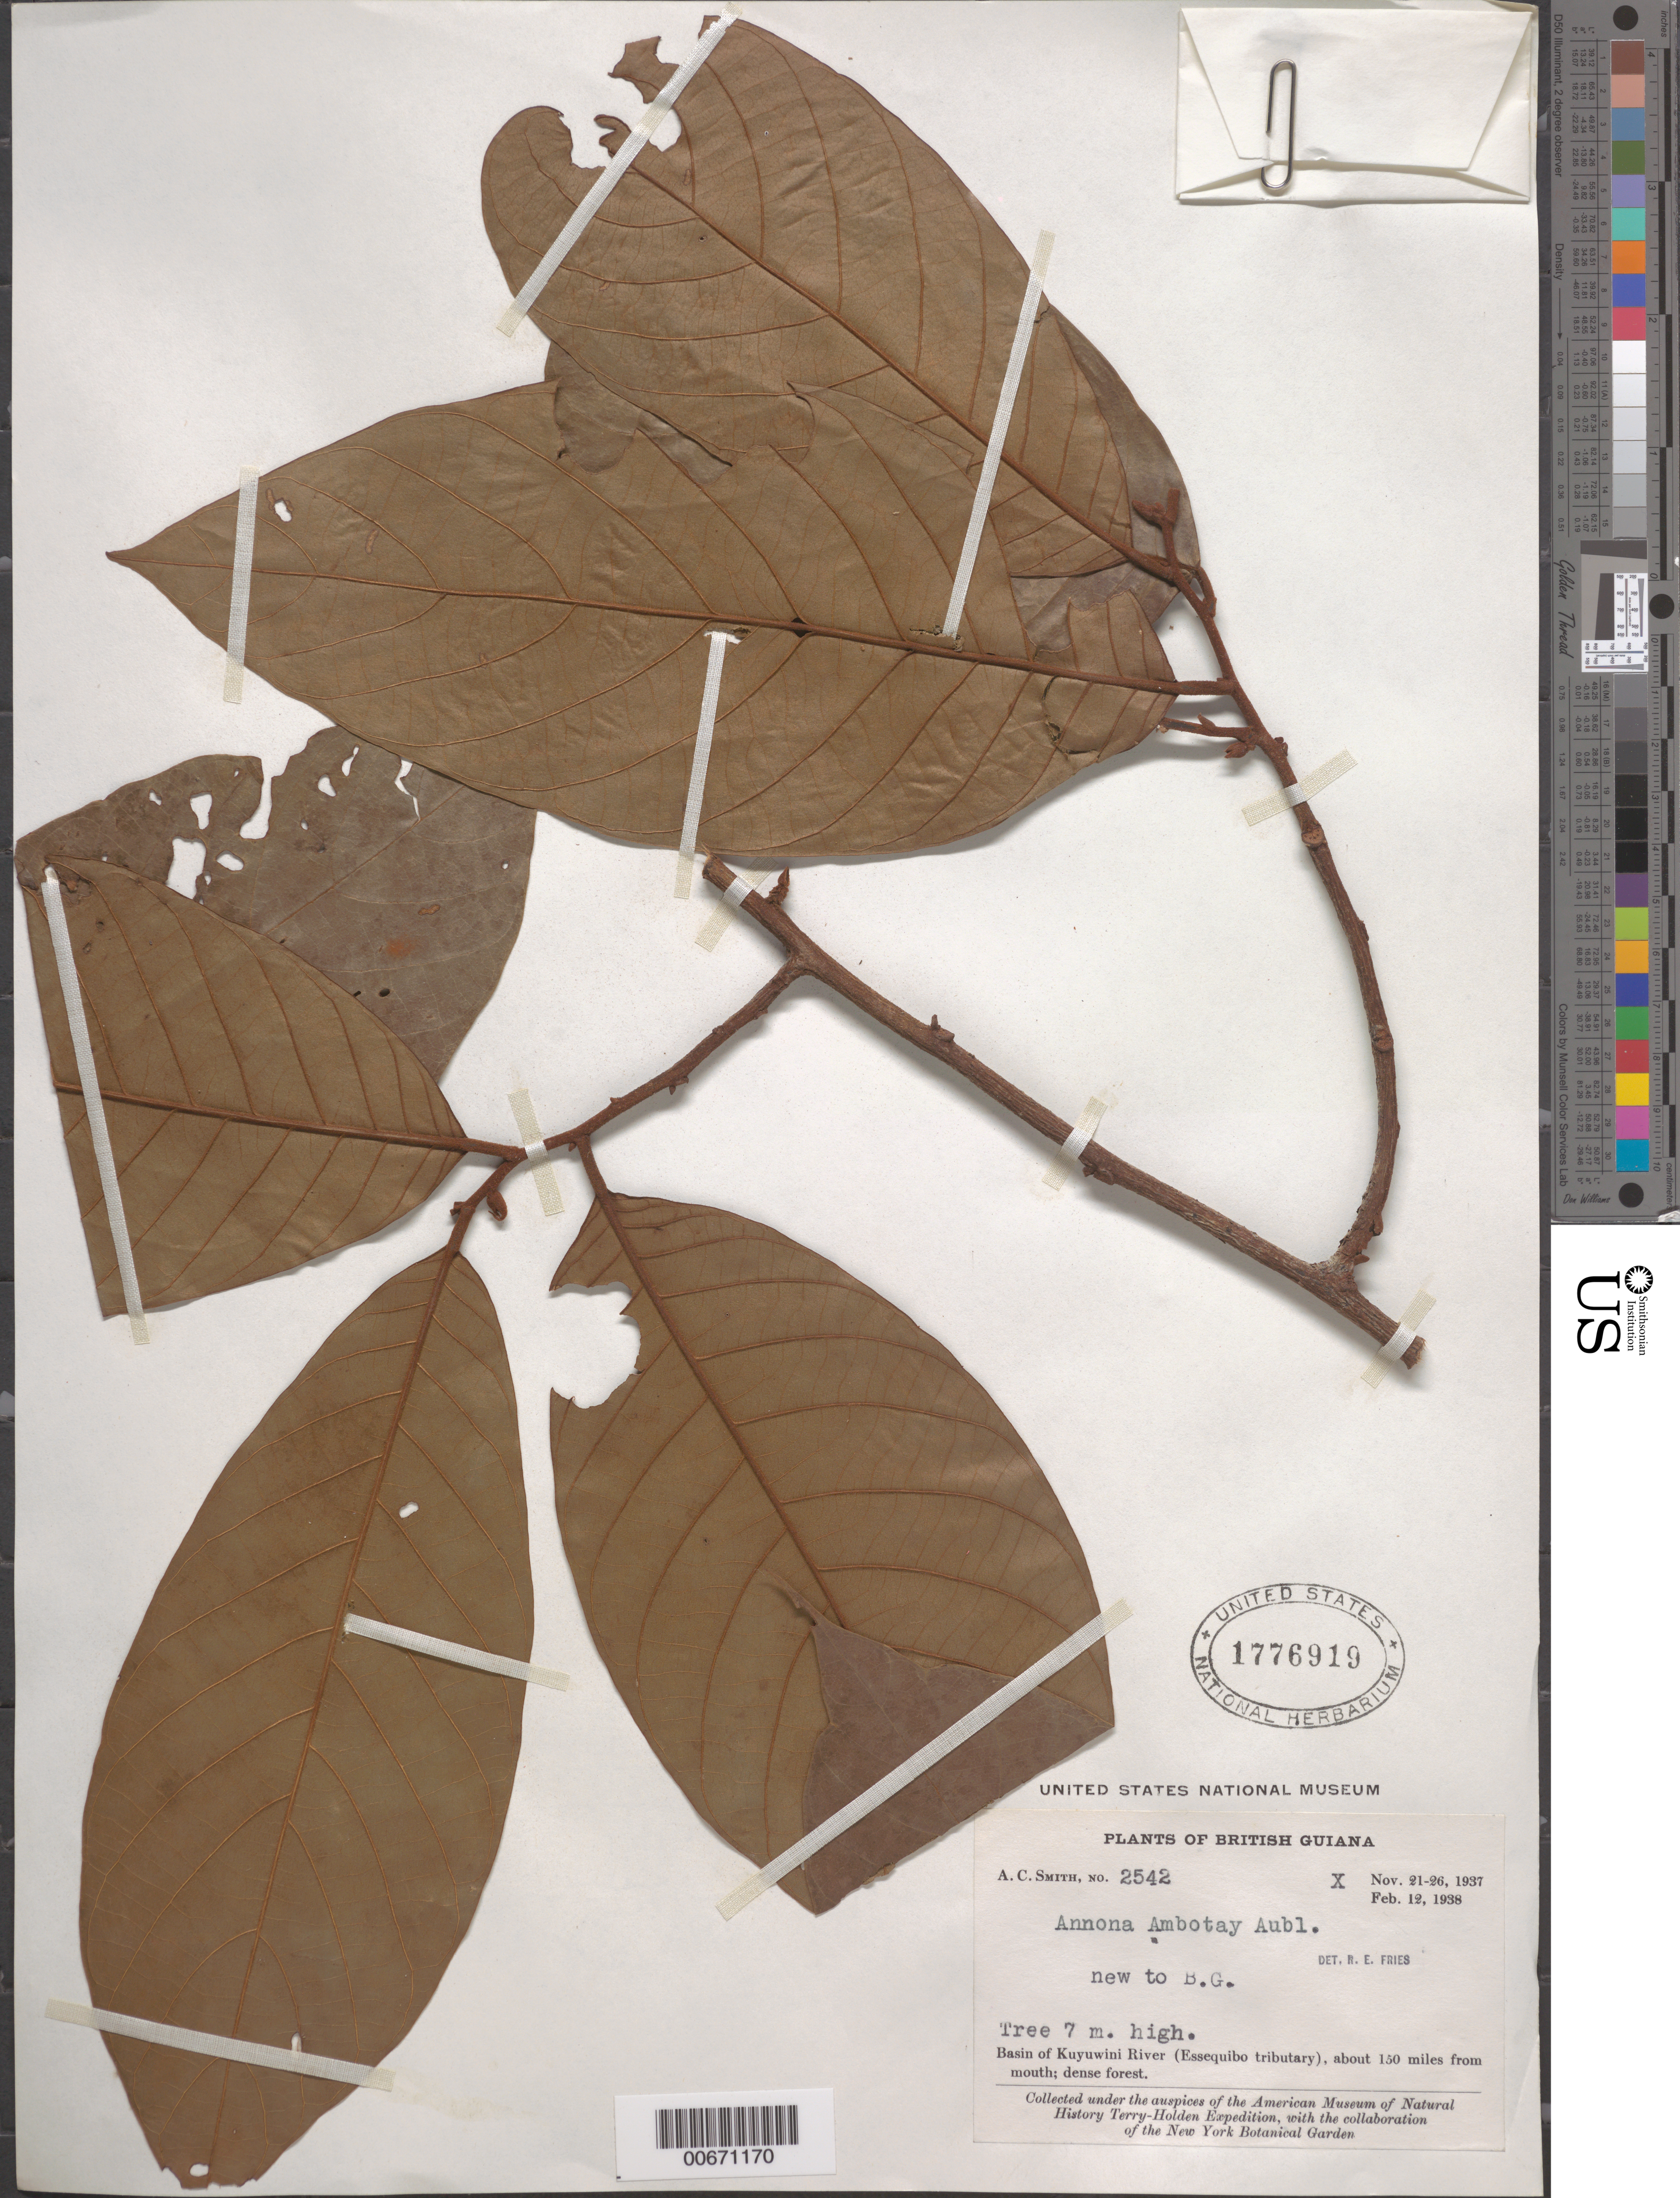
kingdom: Plantae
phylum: Tracheophyta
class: Magnoliopsida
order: Magnoliales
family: Annonaceae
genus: Annona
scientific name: Annona ambotay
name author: Aubl.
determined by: Fries, R. E.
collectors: A. C. Smith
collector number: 2542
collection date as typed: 21-Nov-37 to 26-Nov-37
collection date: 1937-11-21/1937-11-26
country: Guyana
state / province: U. Takutu-U. Essequibo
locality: Kuyuwini River Basin (Essequibo River tributary), about 150 mi. from mouth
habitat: Dense forest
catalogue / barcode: US 1776919